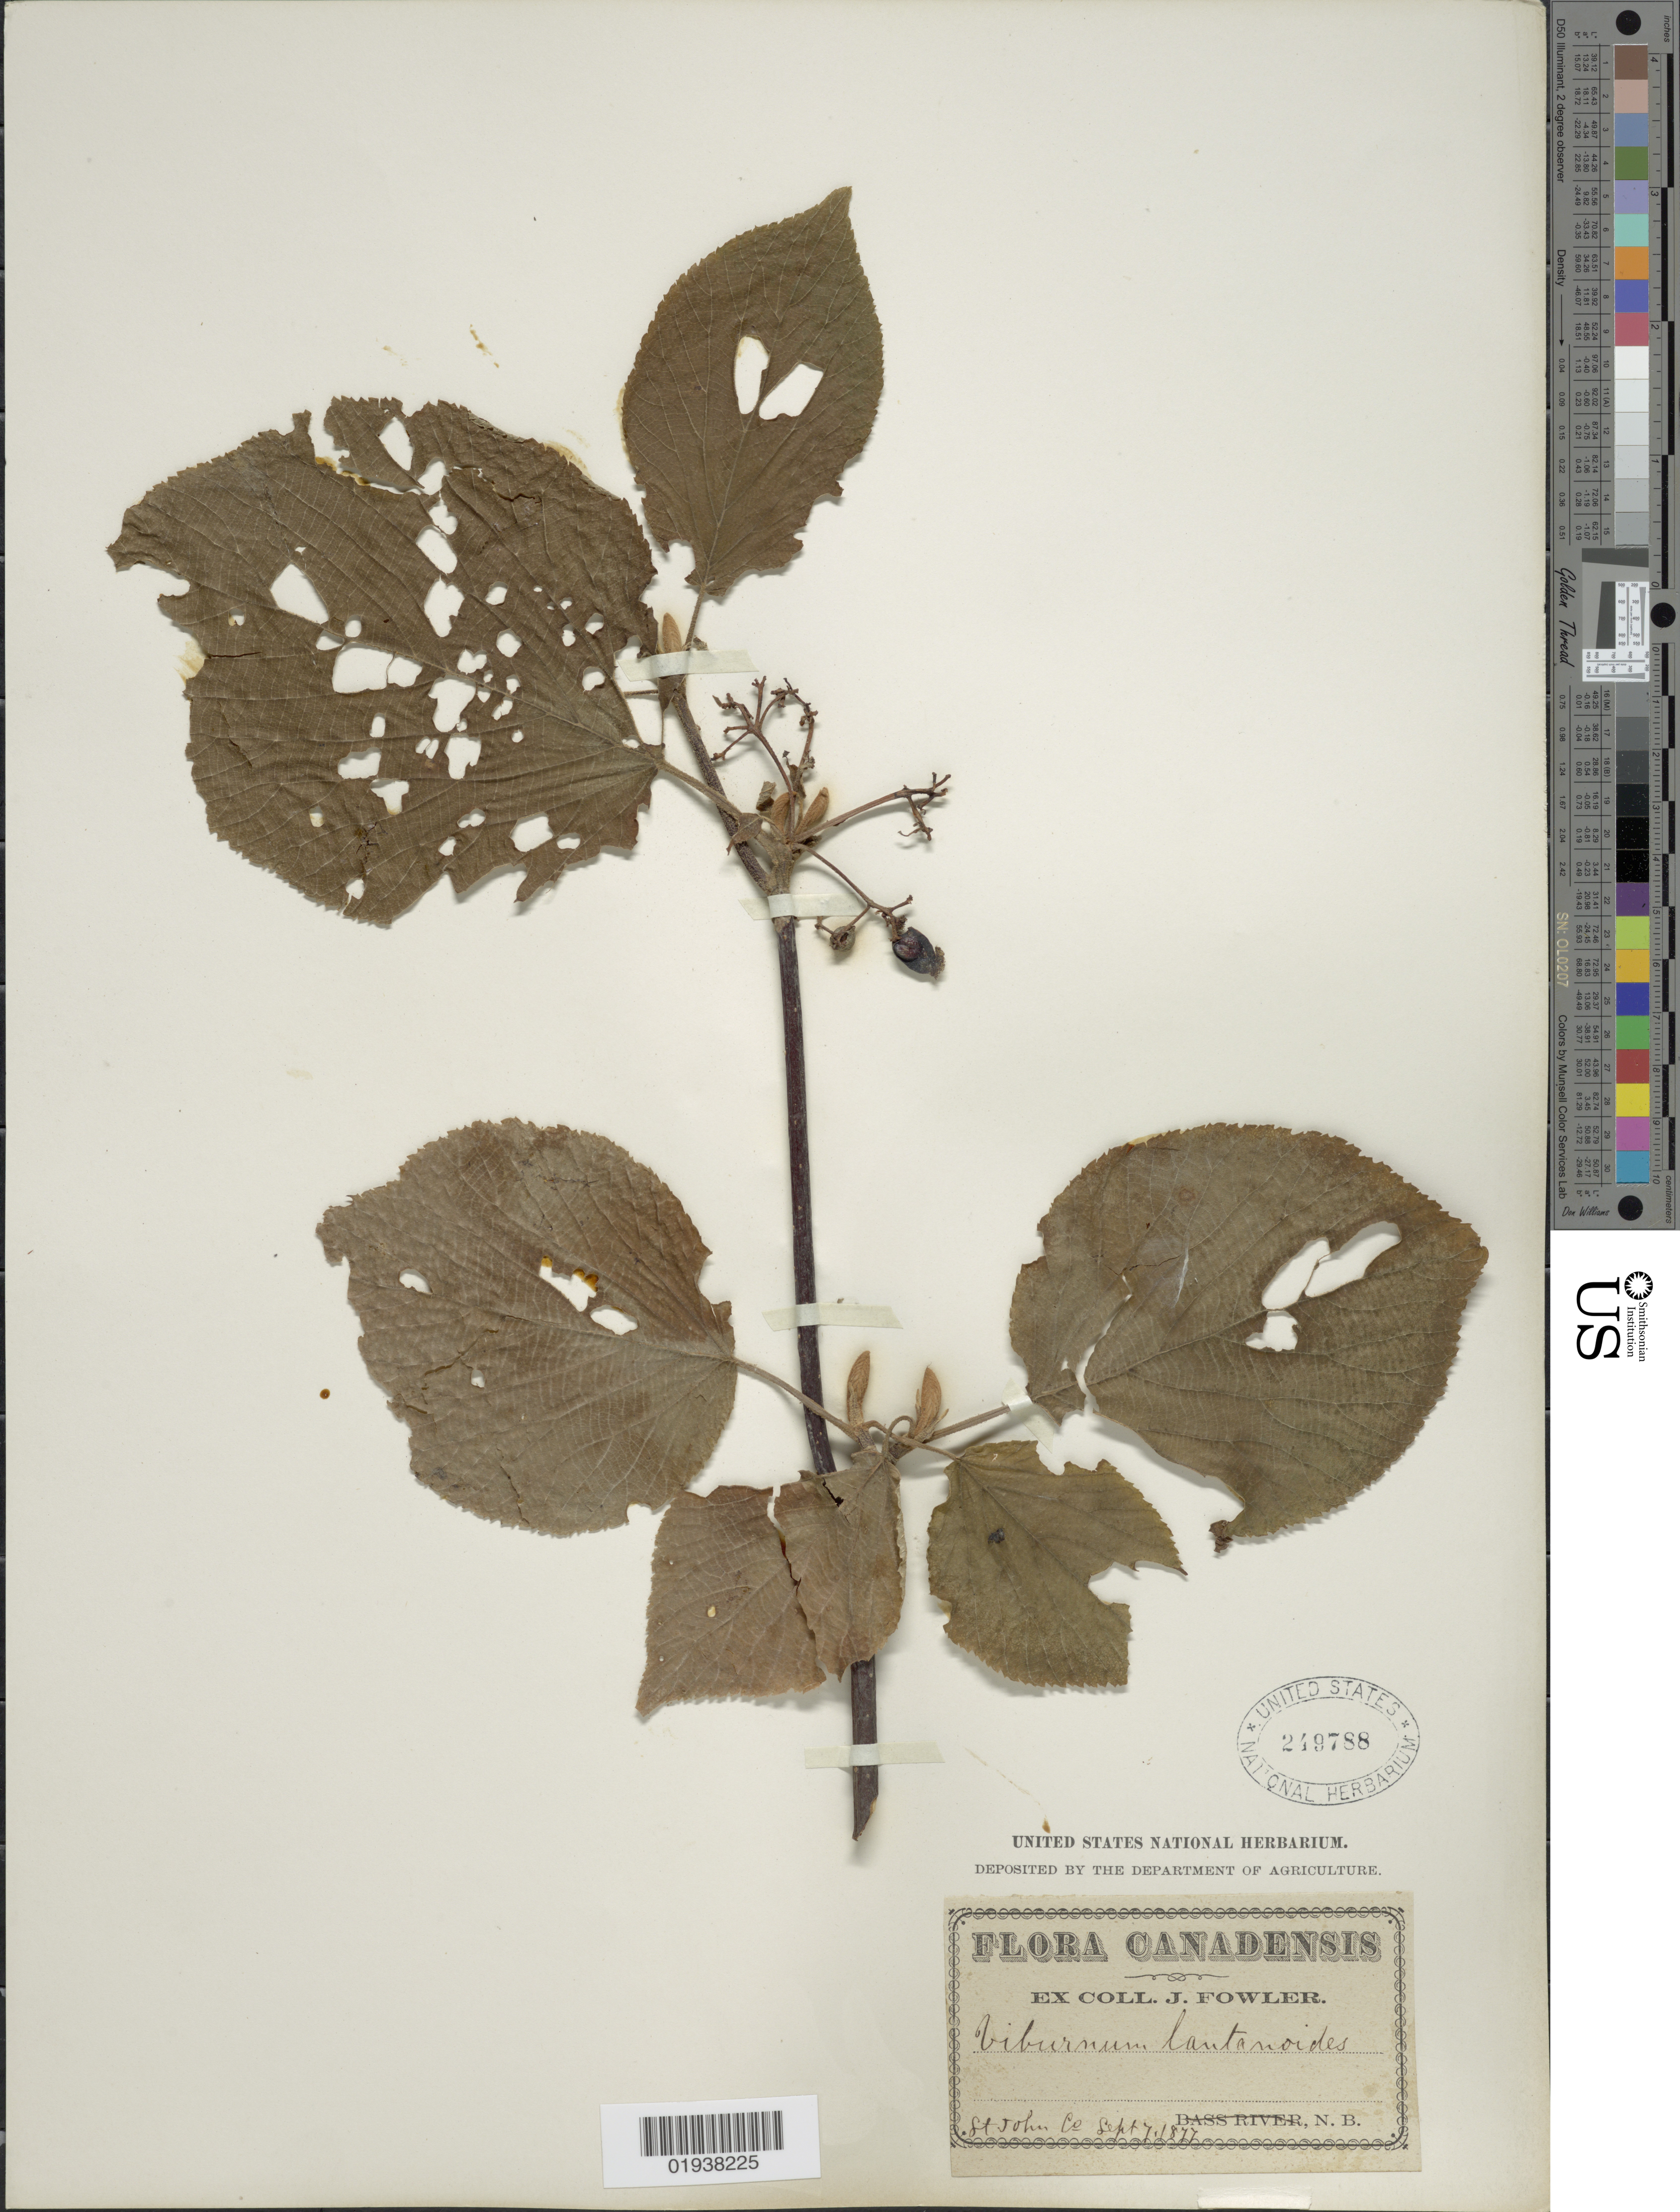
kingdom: Plantae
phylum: Tracheophyta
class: Magnoliopsida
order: Dipsacales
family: Viburnaceae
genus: Viburnum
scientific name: Viburnum alnifolium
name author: Marshall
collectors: J. P. Fowler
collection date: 1877-09-07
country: Canada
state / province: New Brunswick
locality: St. John Co, N.B.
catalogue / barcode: US 249788